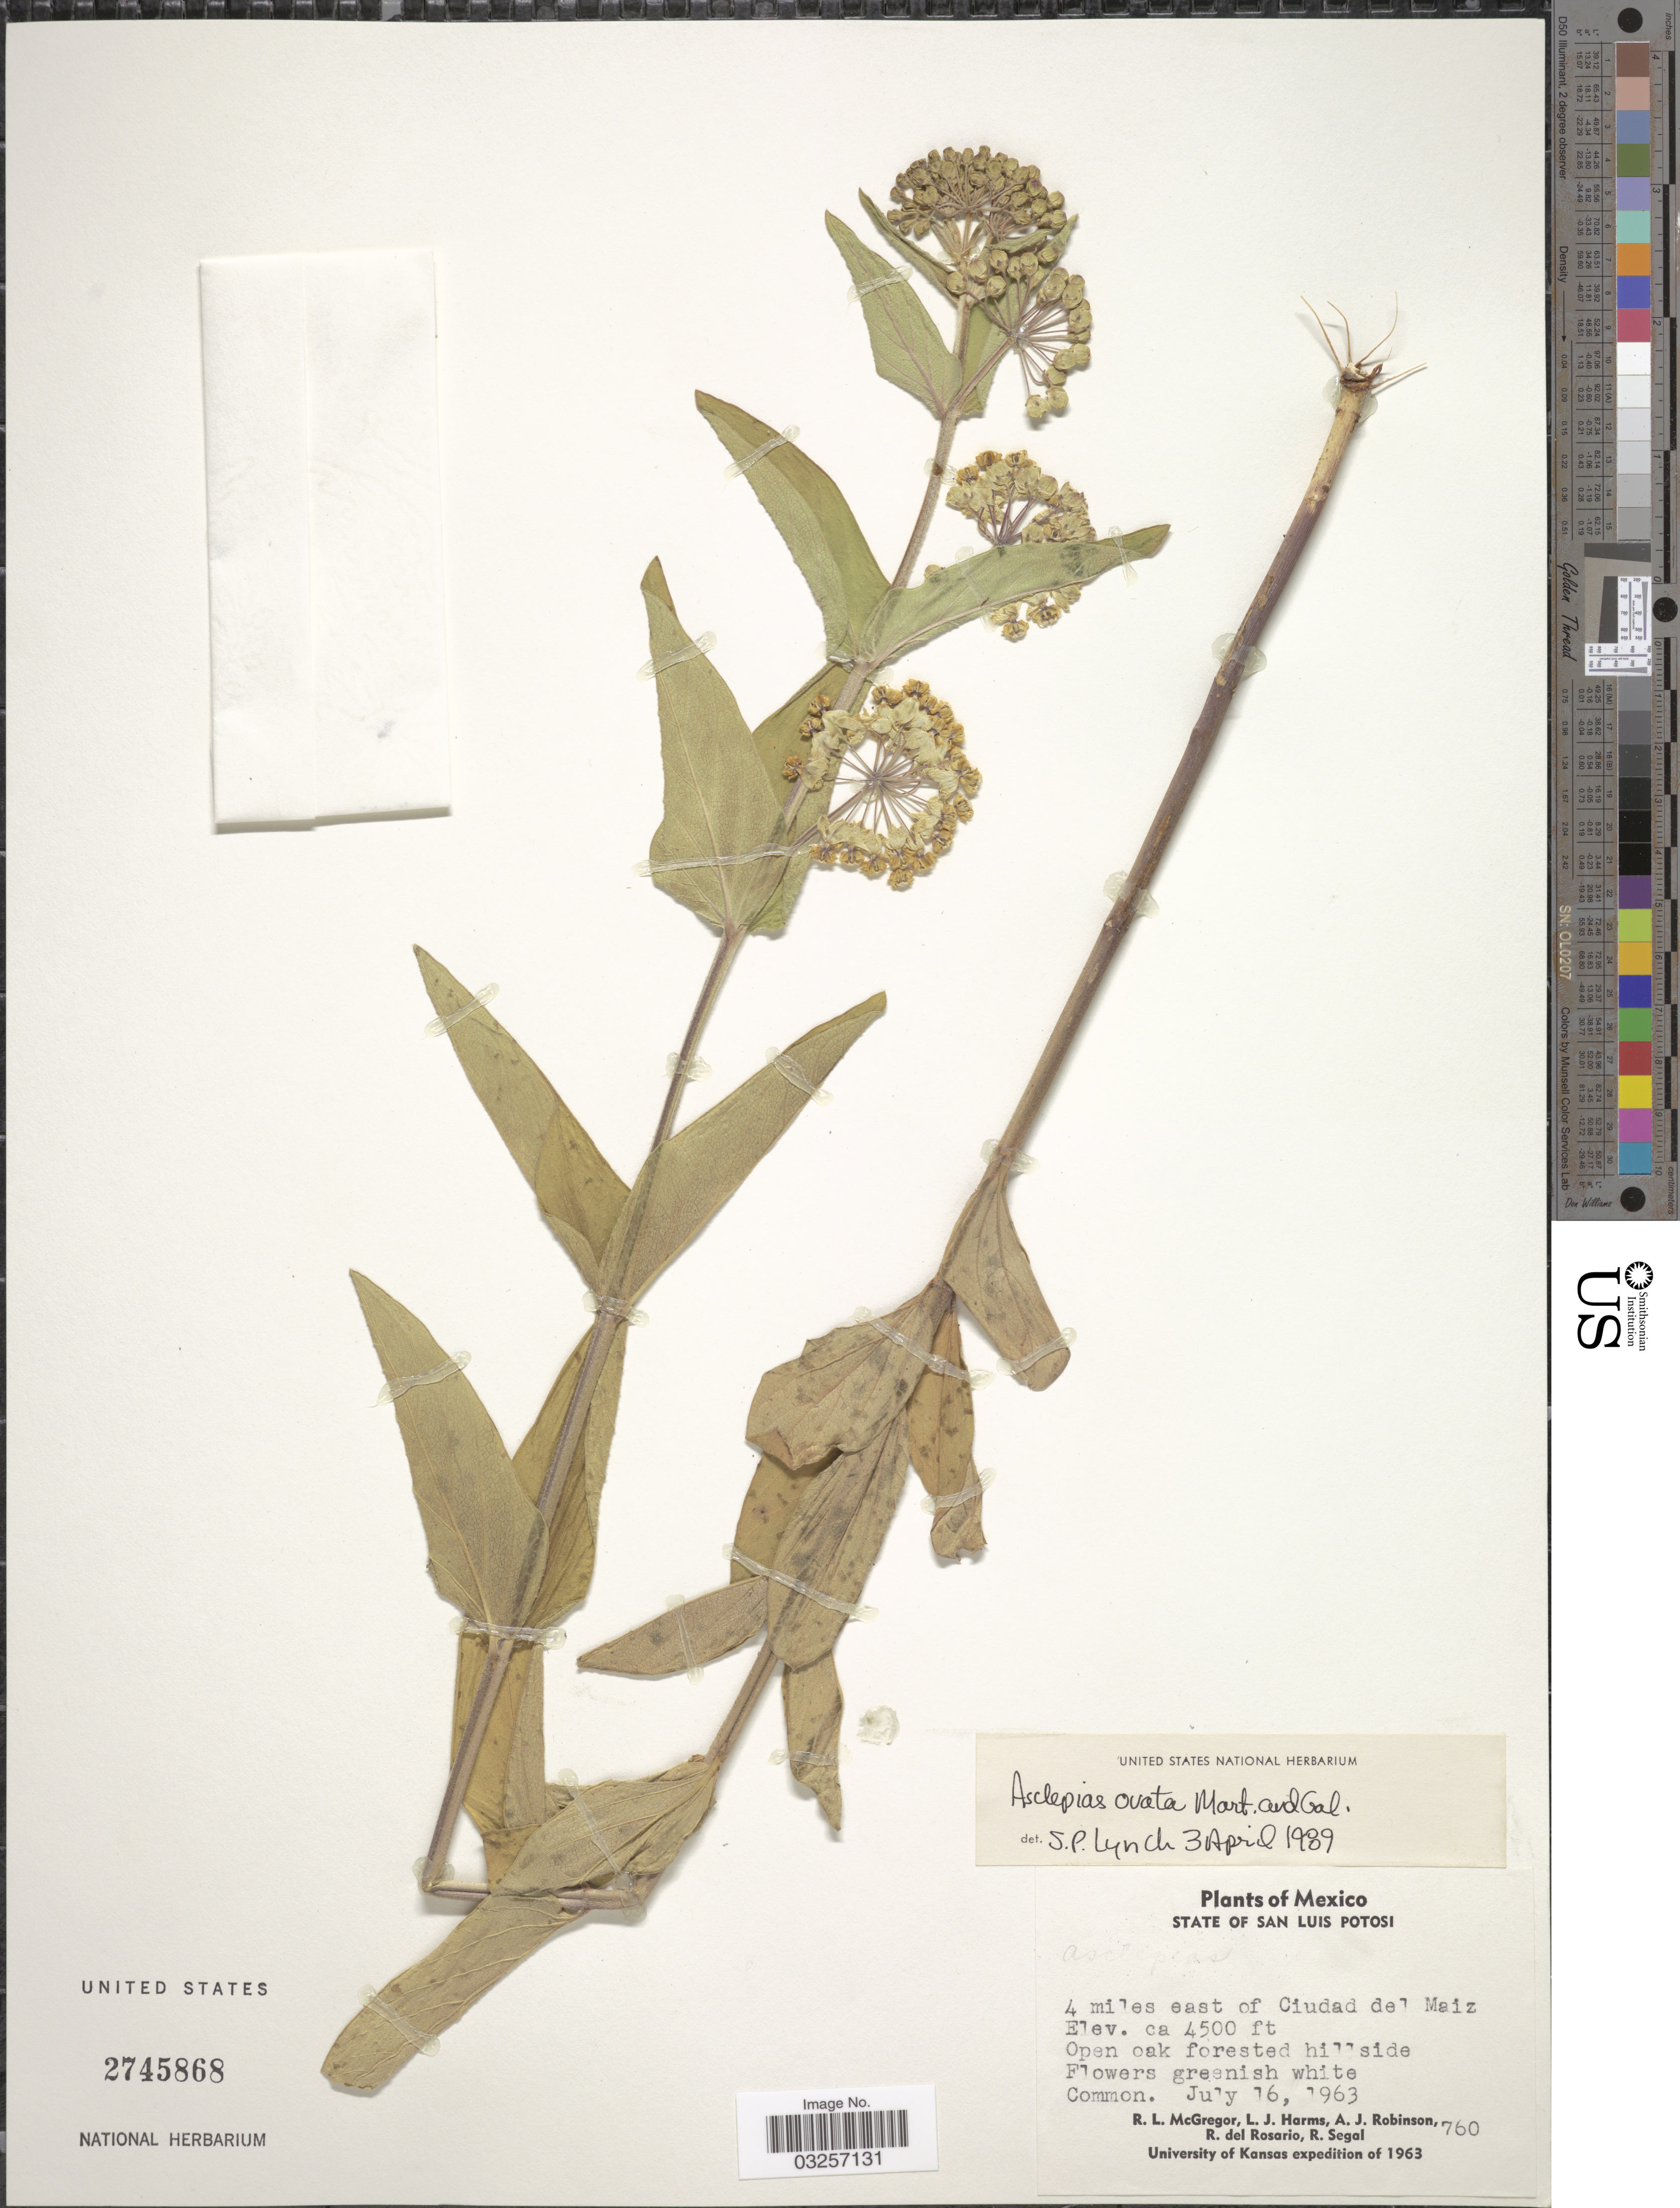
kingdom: Plantae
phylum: Tracheophyta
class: Magnoliopsida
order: Gentianales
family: Apocynaceae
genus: Asclepias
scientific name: Asclepias ovata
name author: M. Martens & Galeotti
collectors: R. McGregor, L. Harms, A. J. Robinson, R. del Rosario & R. Segal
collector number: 760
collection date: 1963-07-16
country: Mexico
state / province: San Luis Potosí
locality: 4 miles east of Ciudad del Maiz.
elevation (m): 1372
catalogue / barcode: US 2745868